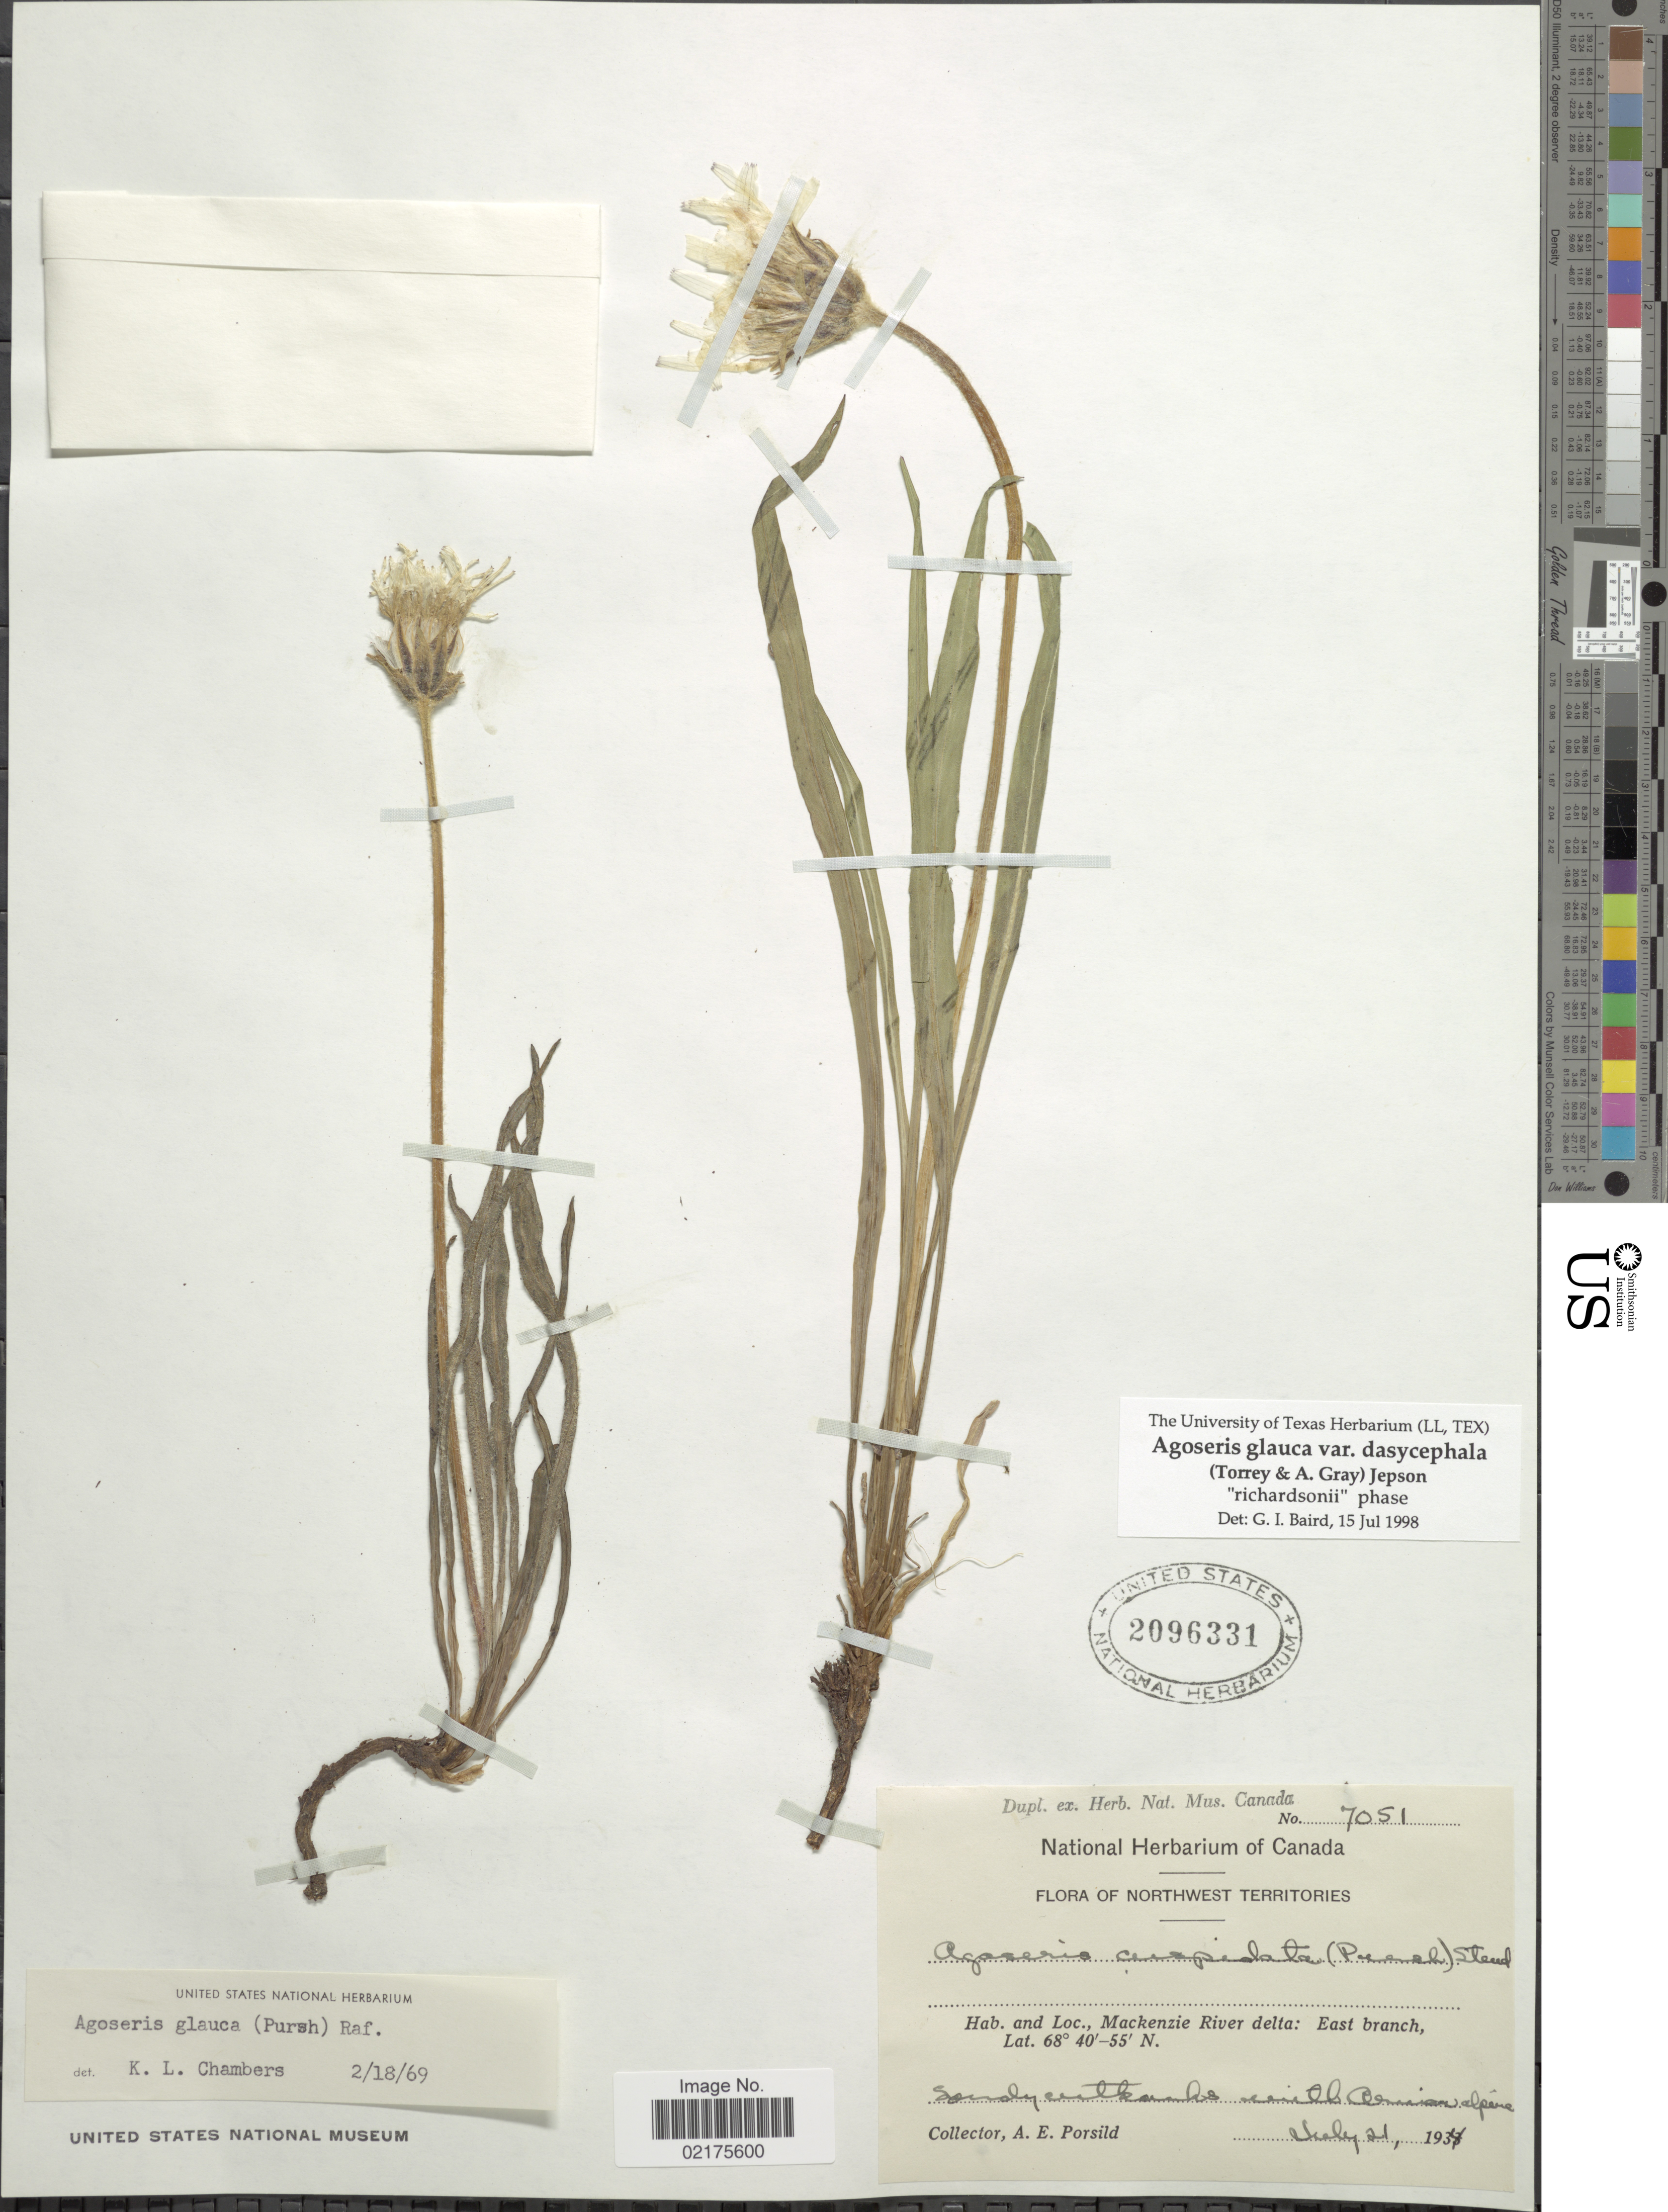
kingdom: Plantae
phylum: Tracheophyta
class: Magnoliopsida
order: Asterales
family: Asteraceae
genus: Agoseris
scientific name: Agoseris glauca var. dasycephala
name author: (Torr. & A. Gray) Jeps.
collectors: A. E. Porsild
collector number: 7051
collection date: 1934-07-21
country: Canada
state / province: Northwest Territories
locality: Northwest Territories: Mackenzie River: East branch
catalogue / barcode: US 2096331